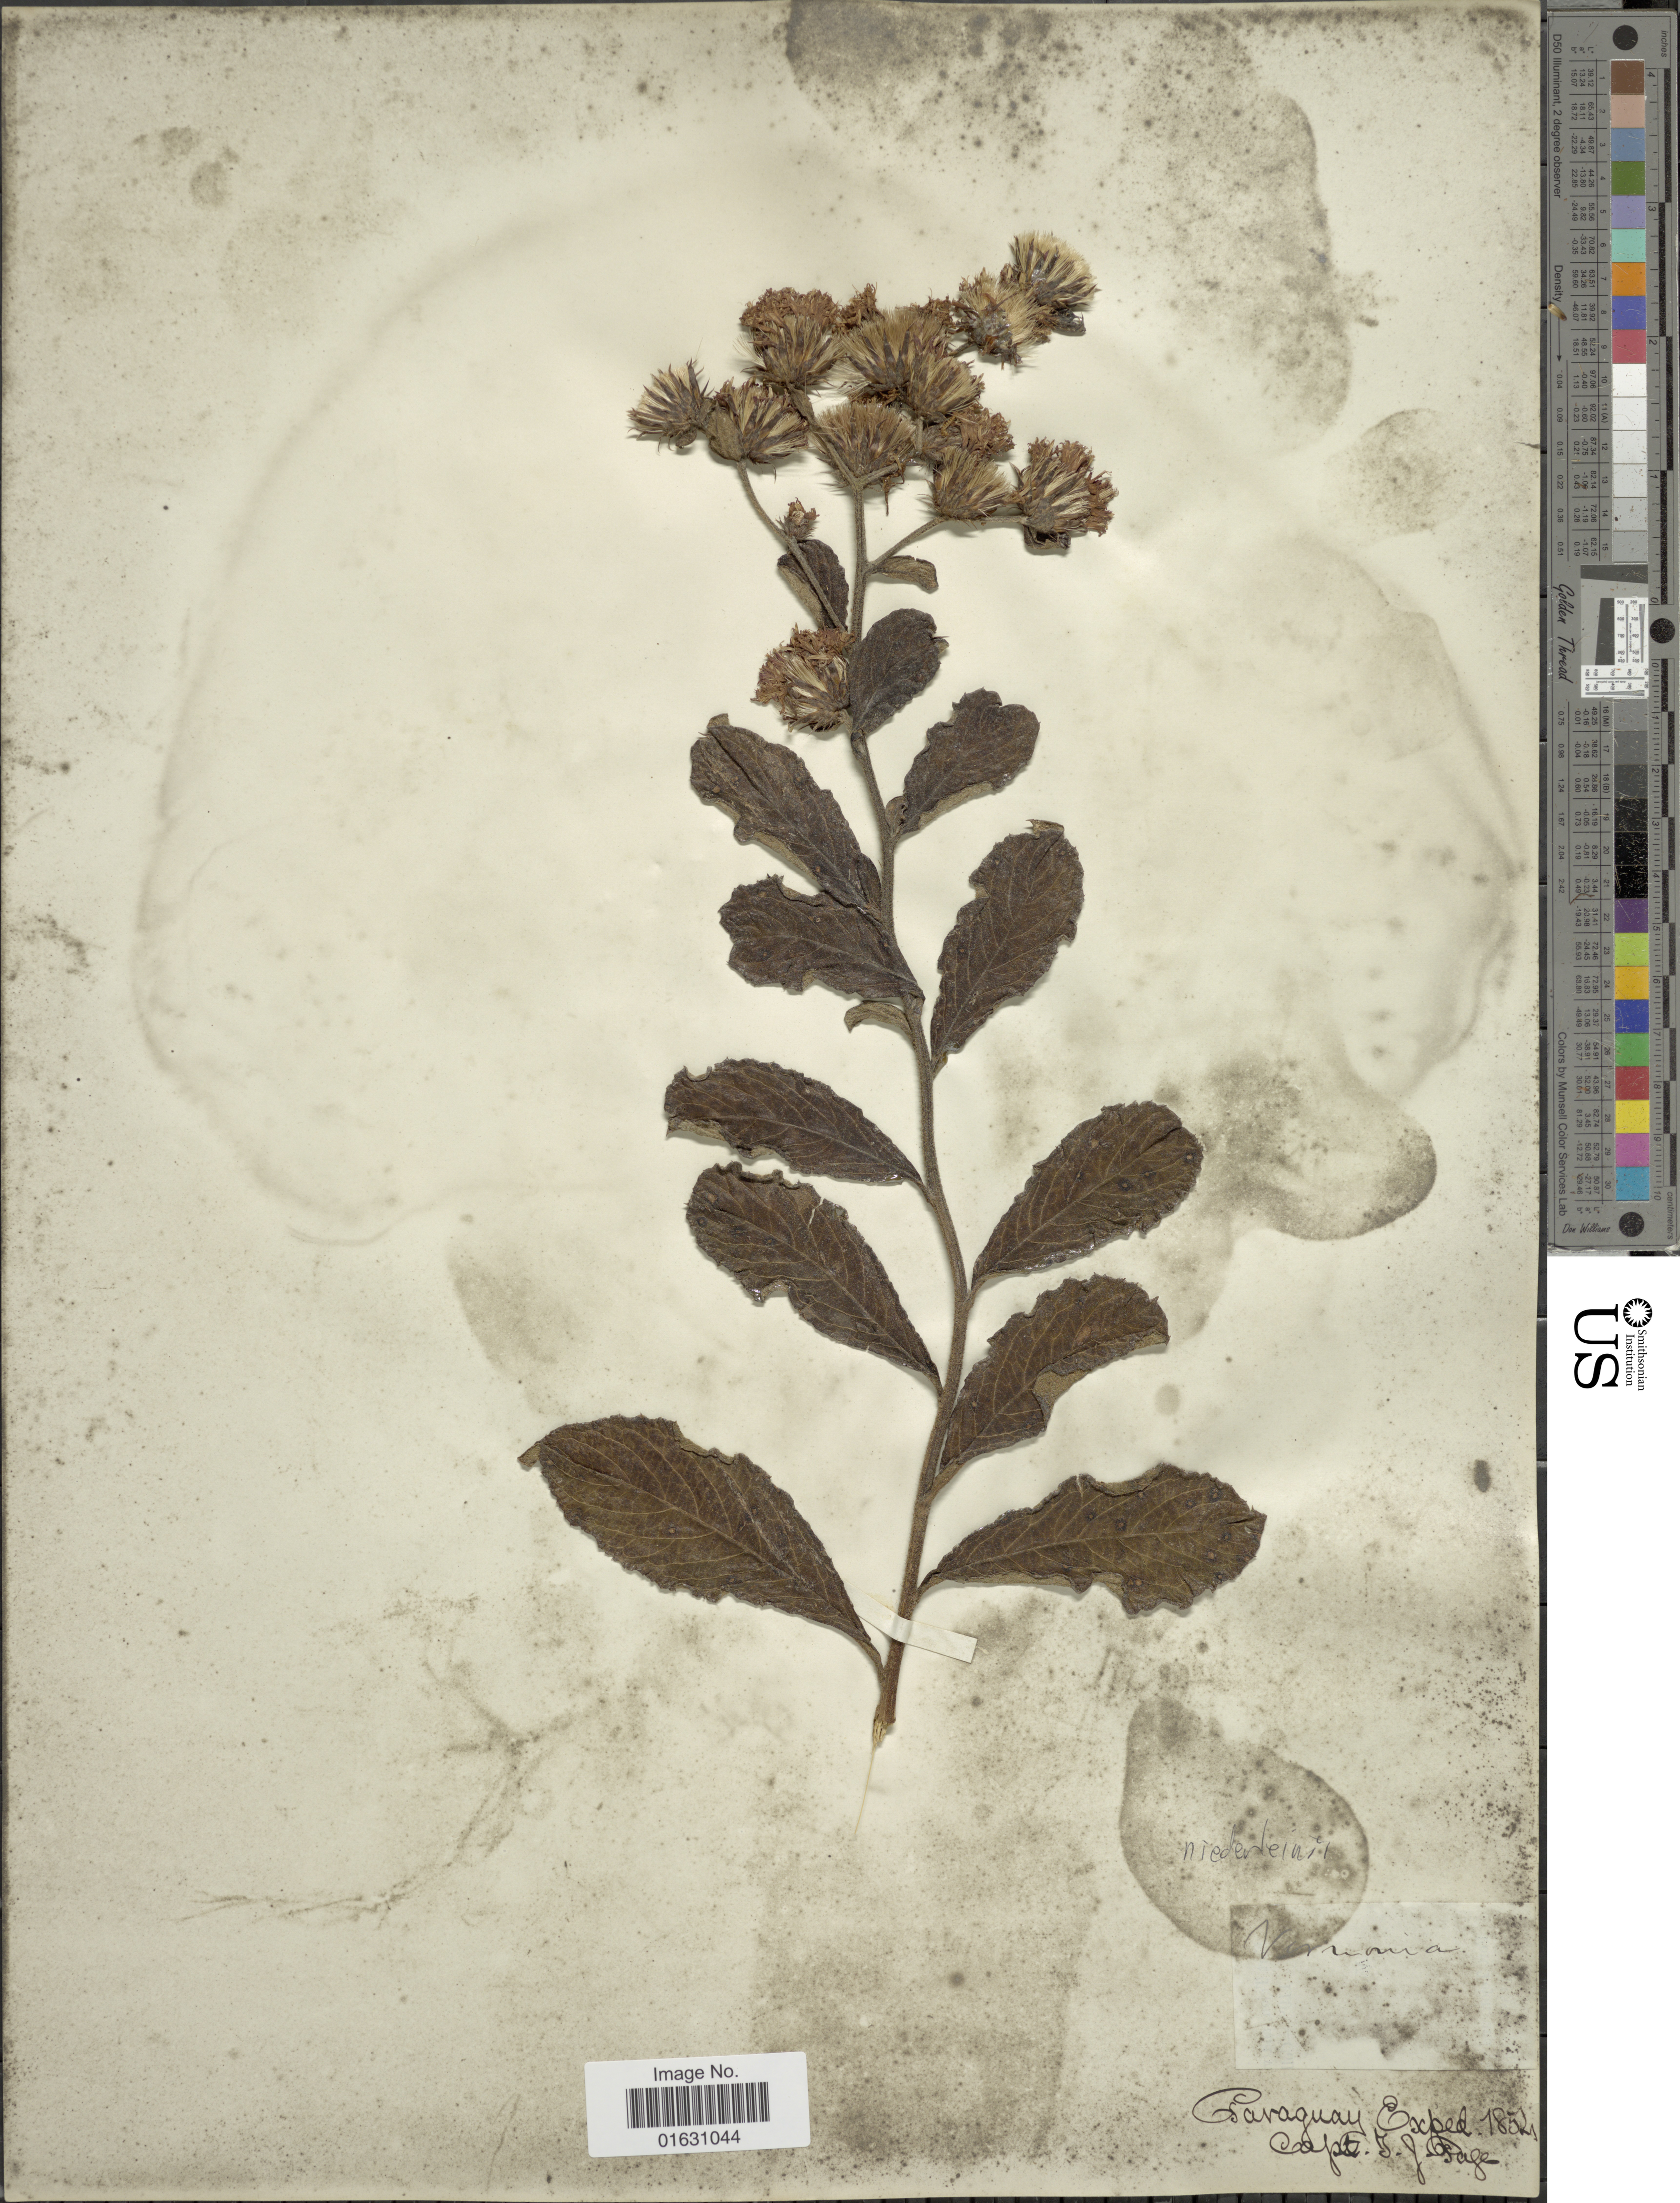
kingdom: Plantae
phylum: Tracheophyta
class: Magnoliopsida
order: Asterales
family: Asteraceae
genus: Lessingianthus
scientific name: Lessingianthus niederleinii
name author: (Hieron.) H. Rob.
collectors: T. J. Page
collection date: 1852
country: Paraguay